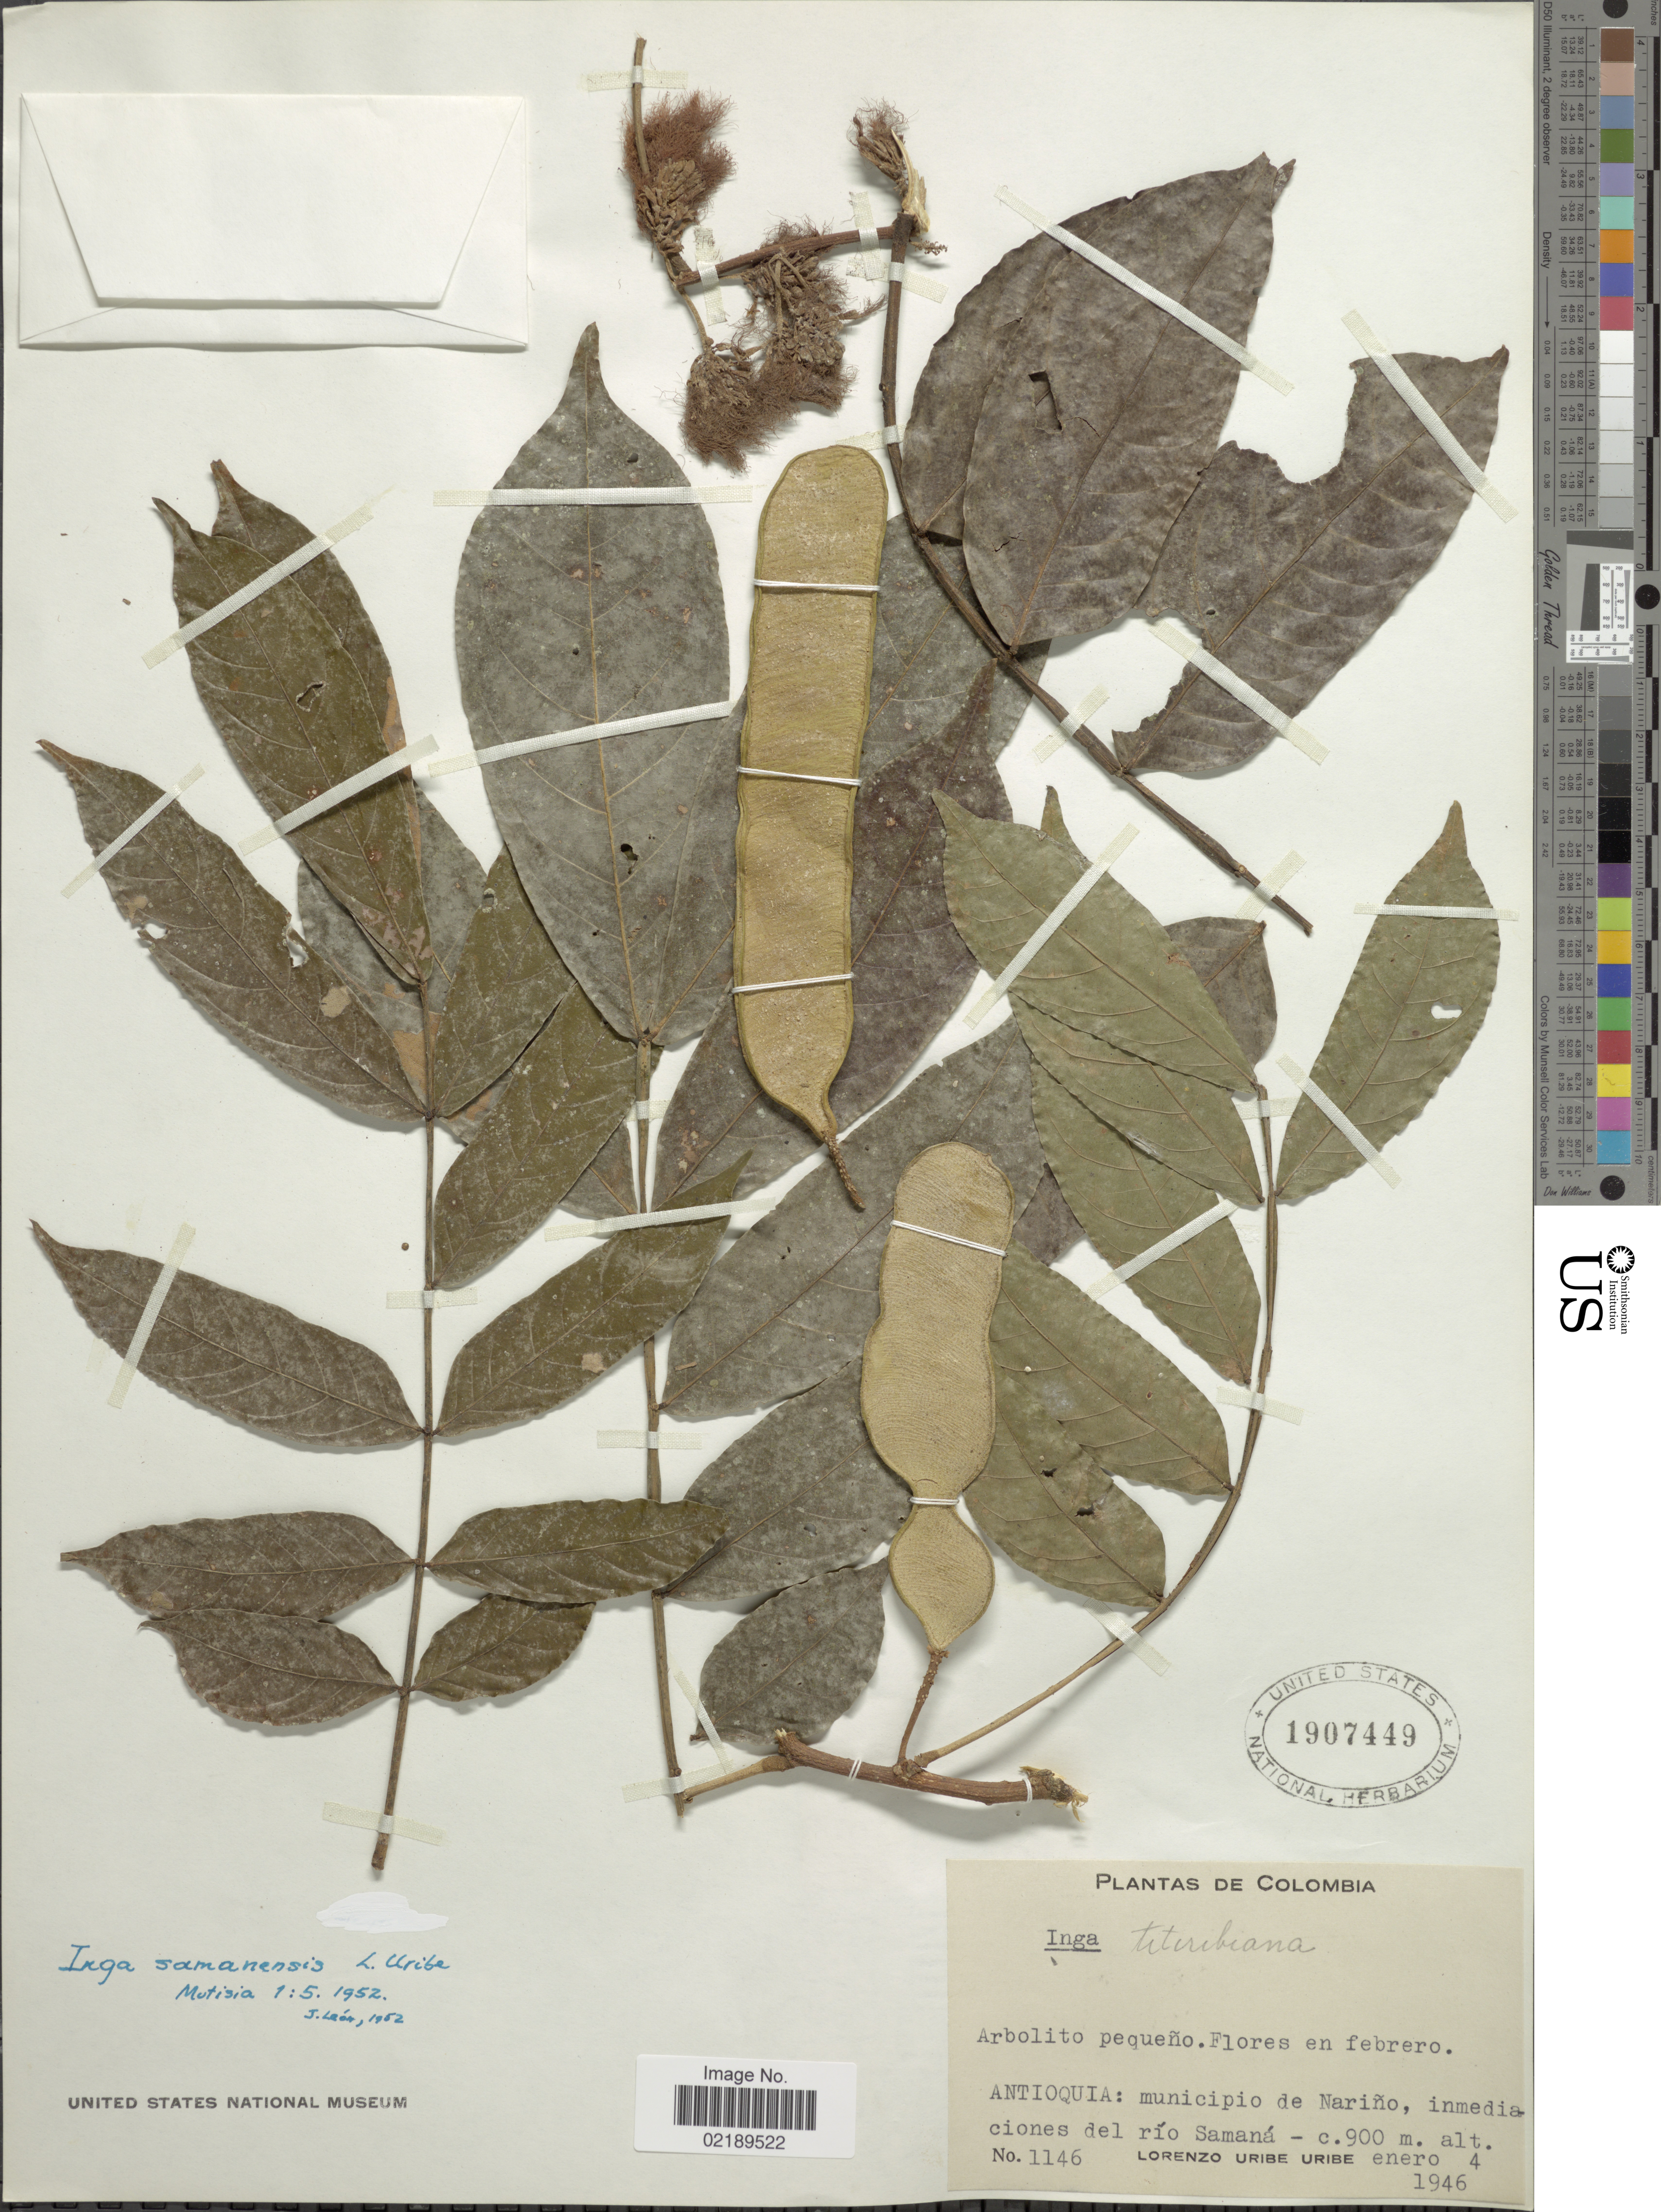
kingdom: Plantae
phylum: Tracheophyta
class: Magnoliopsida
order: Fabales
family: Fabaceae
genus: Inga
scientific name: Inga samanensis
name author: L. Uribe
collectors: L. Uribe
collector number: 1146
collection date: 1946-01-04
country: Colombia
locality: Municipio de Narino, inmediaciones del rio Samana.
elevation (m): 900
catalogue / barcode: US 1907449